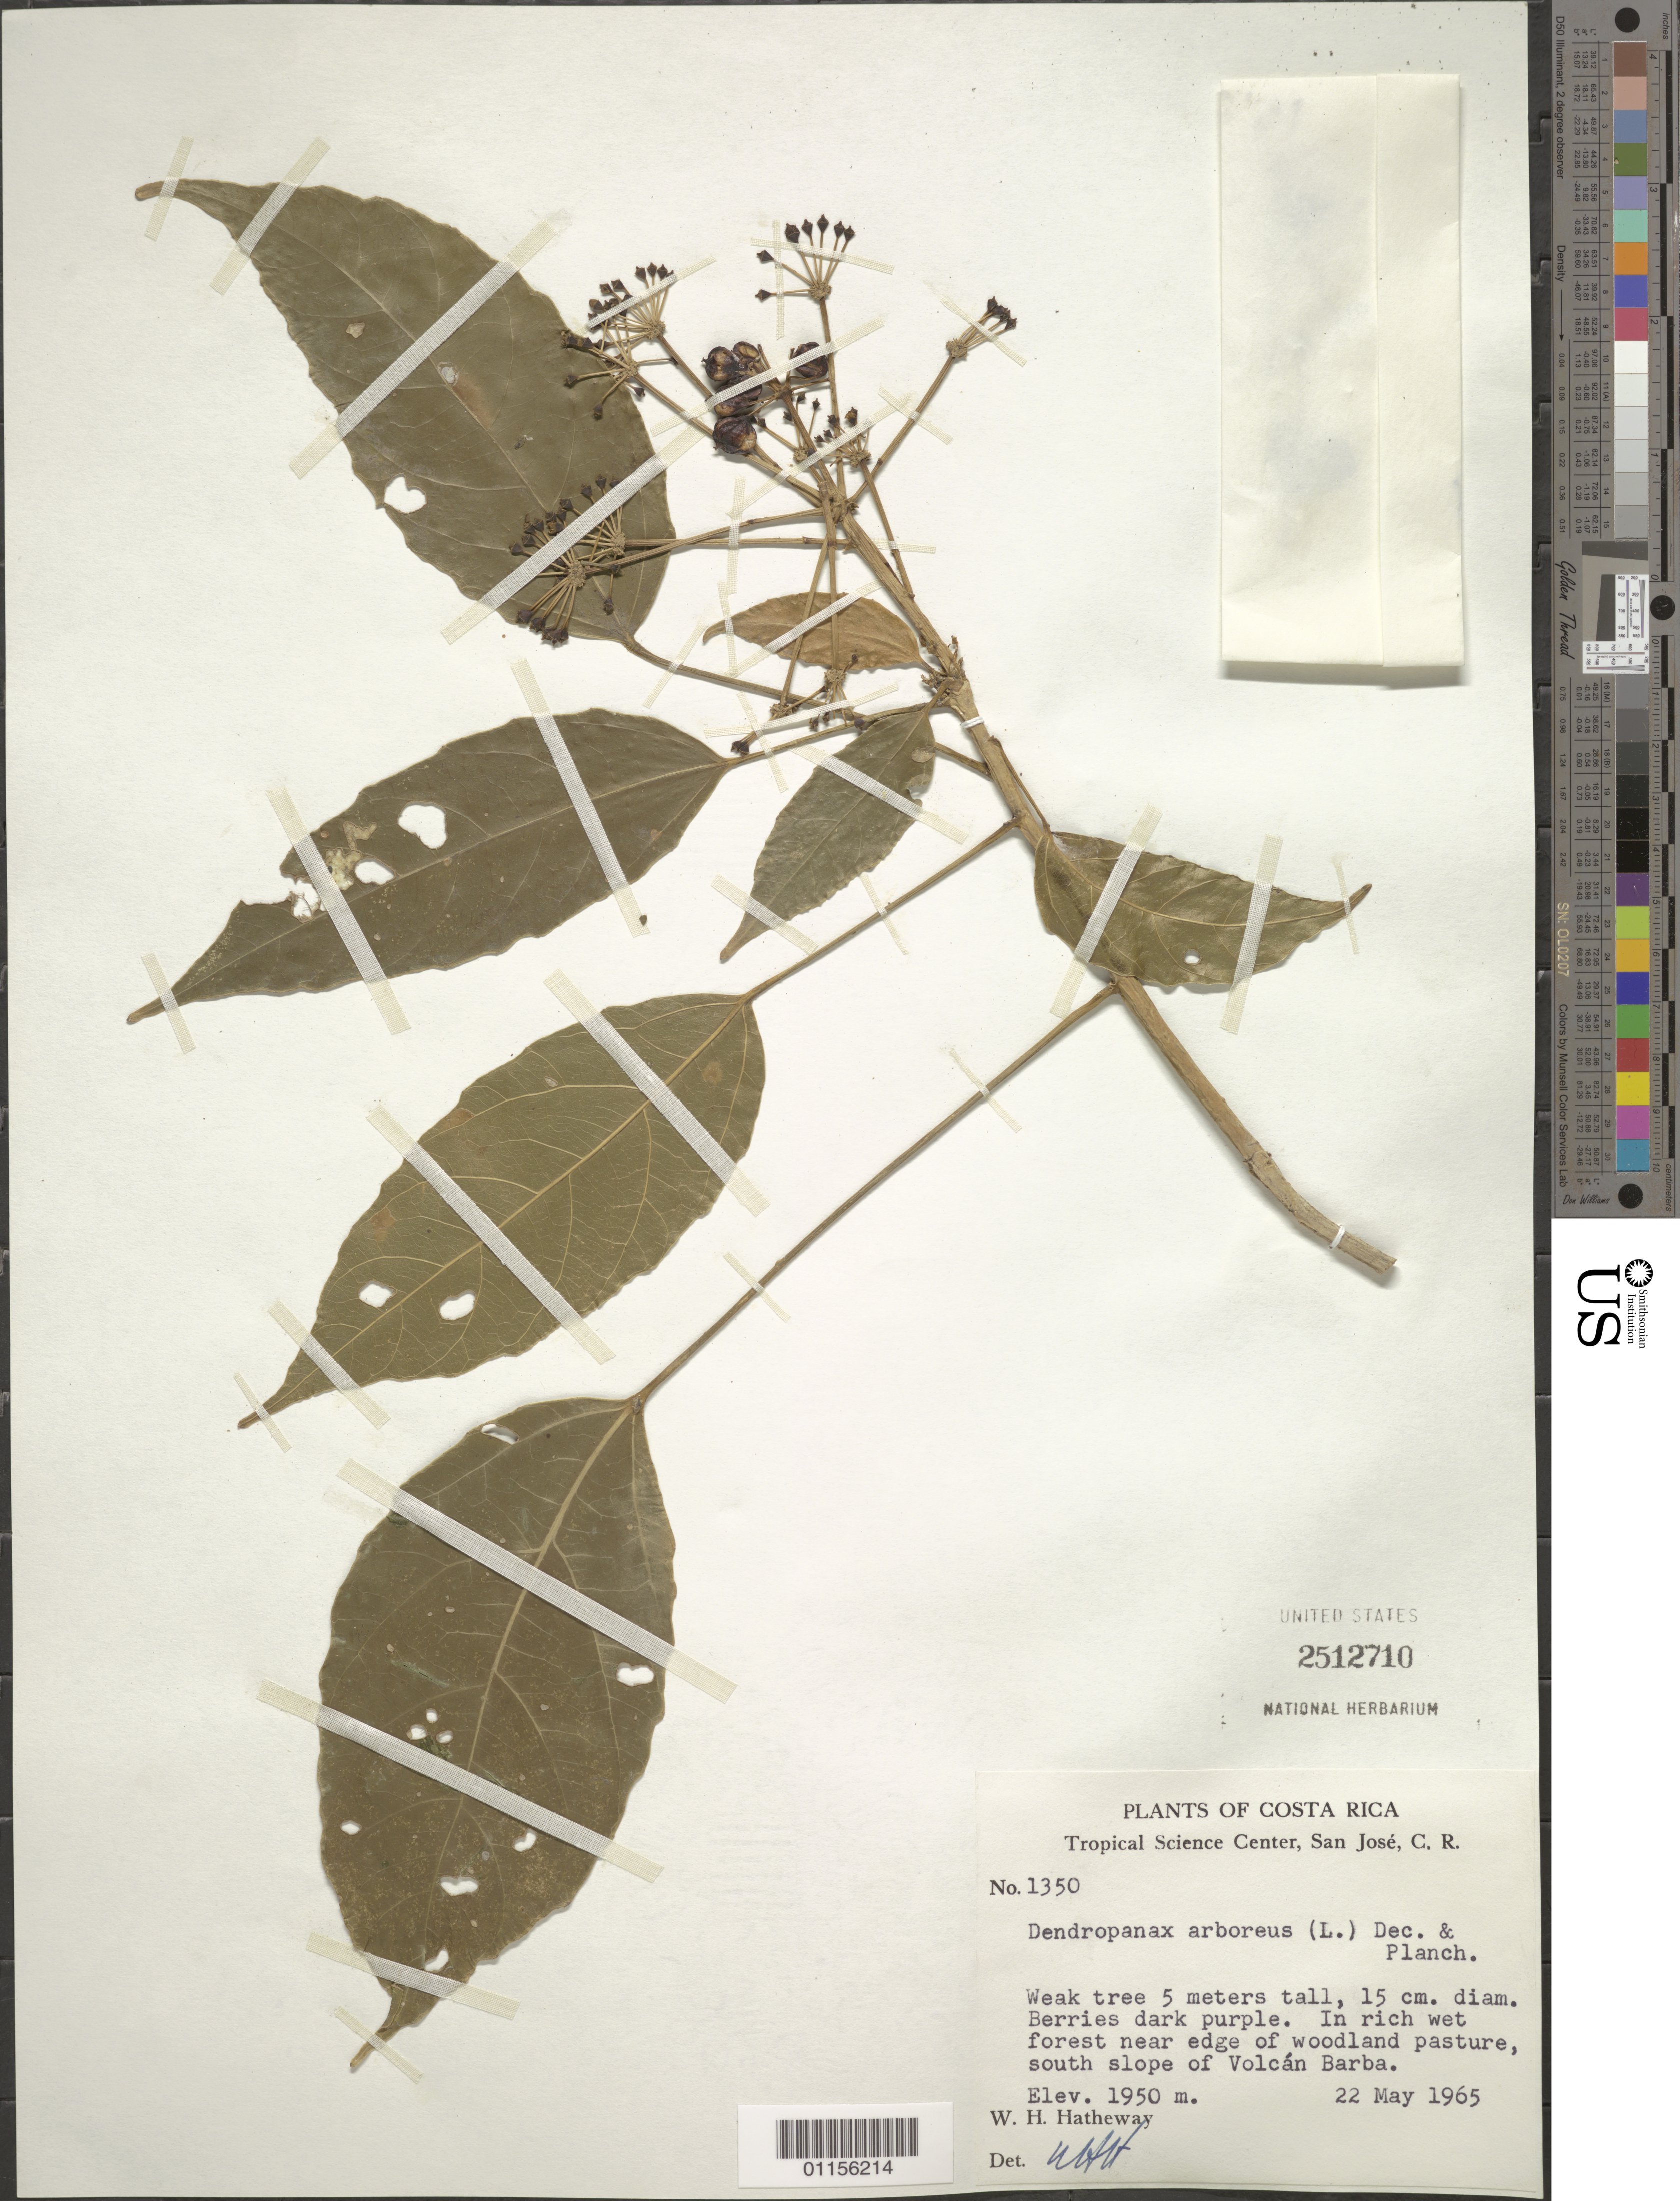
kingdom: Plantae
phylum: Tracheophyta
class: Magnoliopsida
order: Apiales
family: Araliaceae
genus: Dendropanax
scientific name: Dendropanax arboreus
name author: (L.) Decne. & Planch.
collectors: W. H. Hatheway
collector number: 1350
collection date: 1965-05-22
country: Costa Rica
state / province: Heredia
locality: Volcan Barba.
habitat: Weak tree, in rich wet forest near edge of woodland pasture, S slope of volcan.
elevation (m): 1950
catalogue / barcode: US 2512710